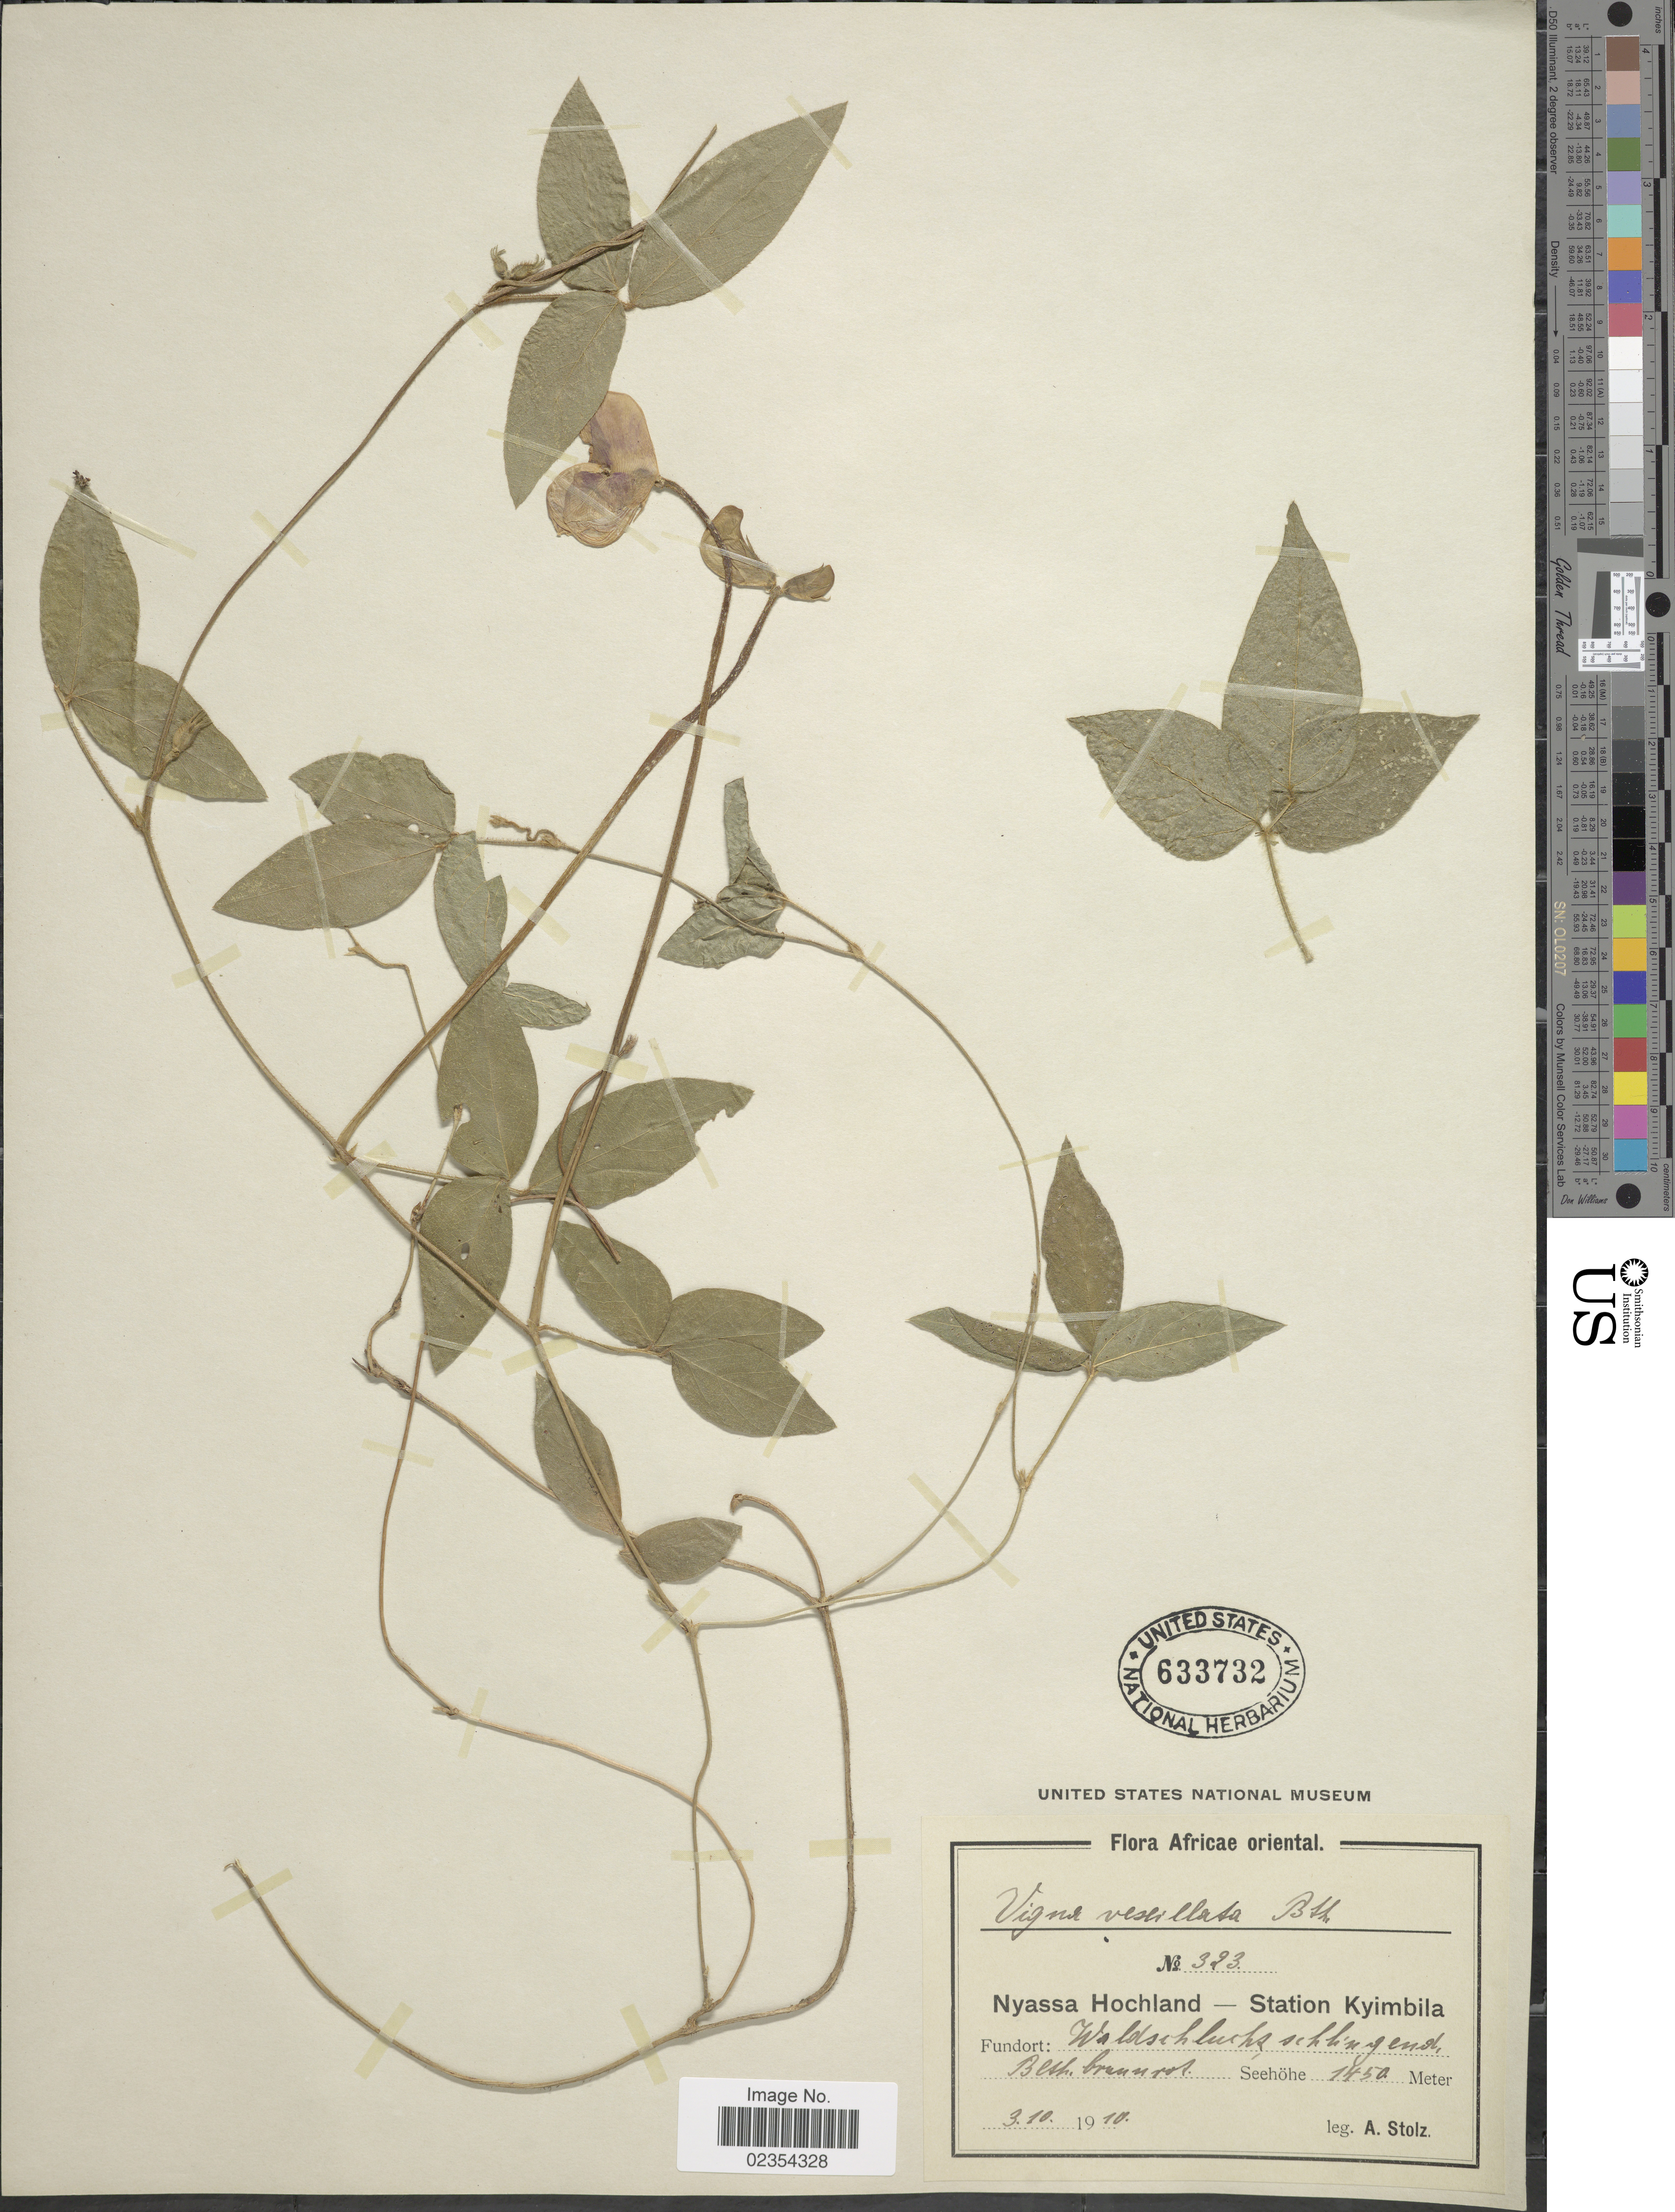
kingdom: Plantae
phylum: Tracheophyta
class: Magnoliopsida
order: Fabales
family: Fabaceae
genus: Vigna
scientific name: Vigna vexillata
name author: (L.) A. Rich.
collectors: A. Stolz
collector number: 323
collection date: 1910-10-03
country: Malawi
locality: Africae oriental, Nyassa Hochland-Station Kyimbila.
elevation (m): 1450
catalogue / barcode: US 633732